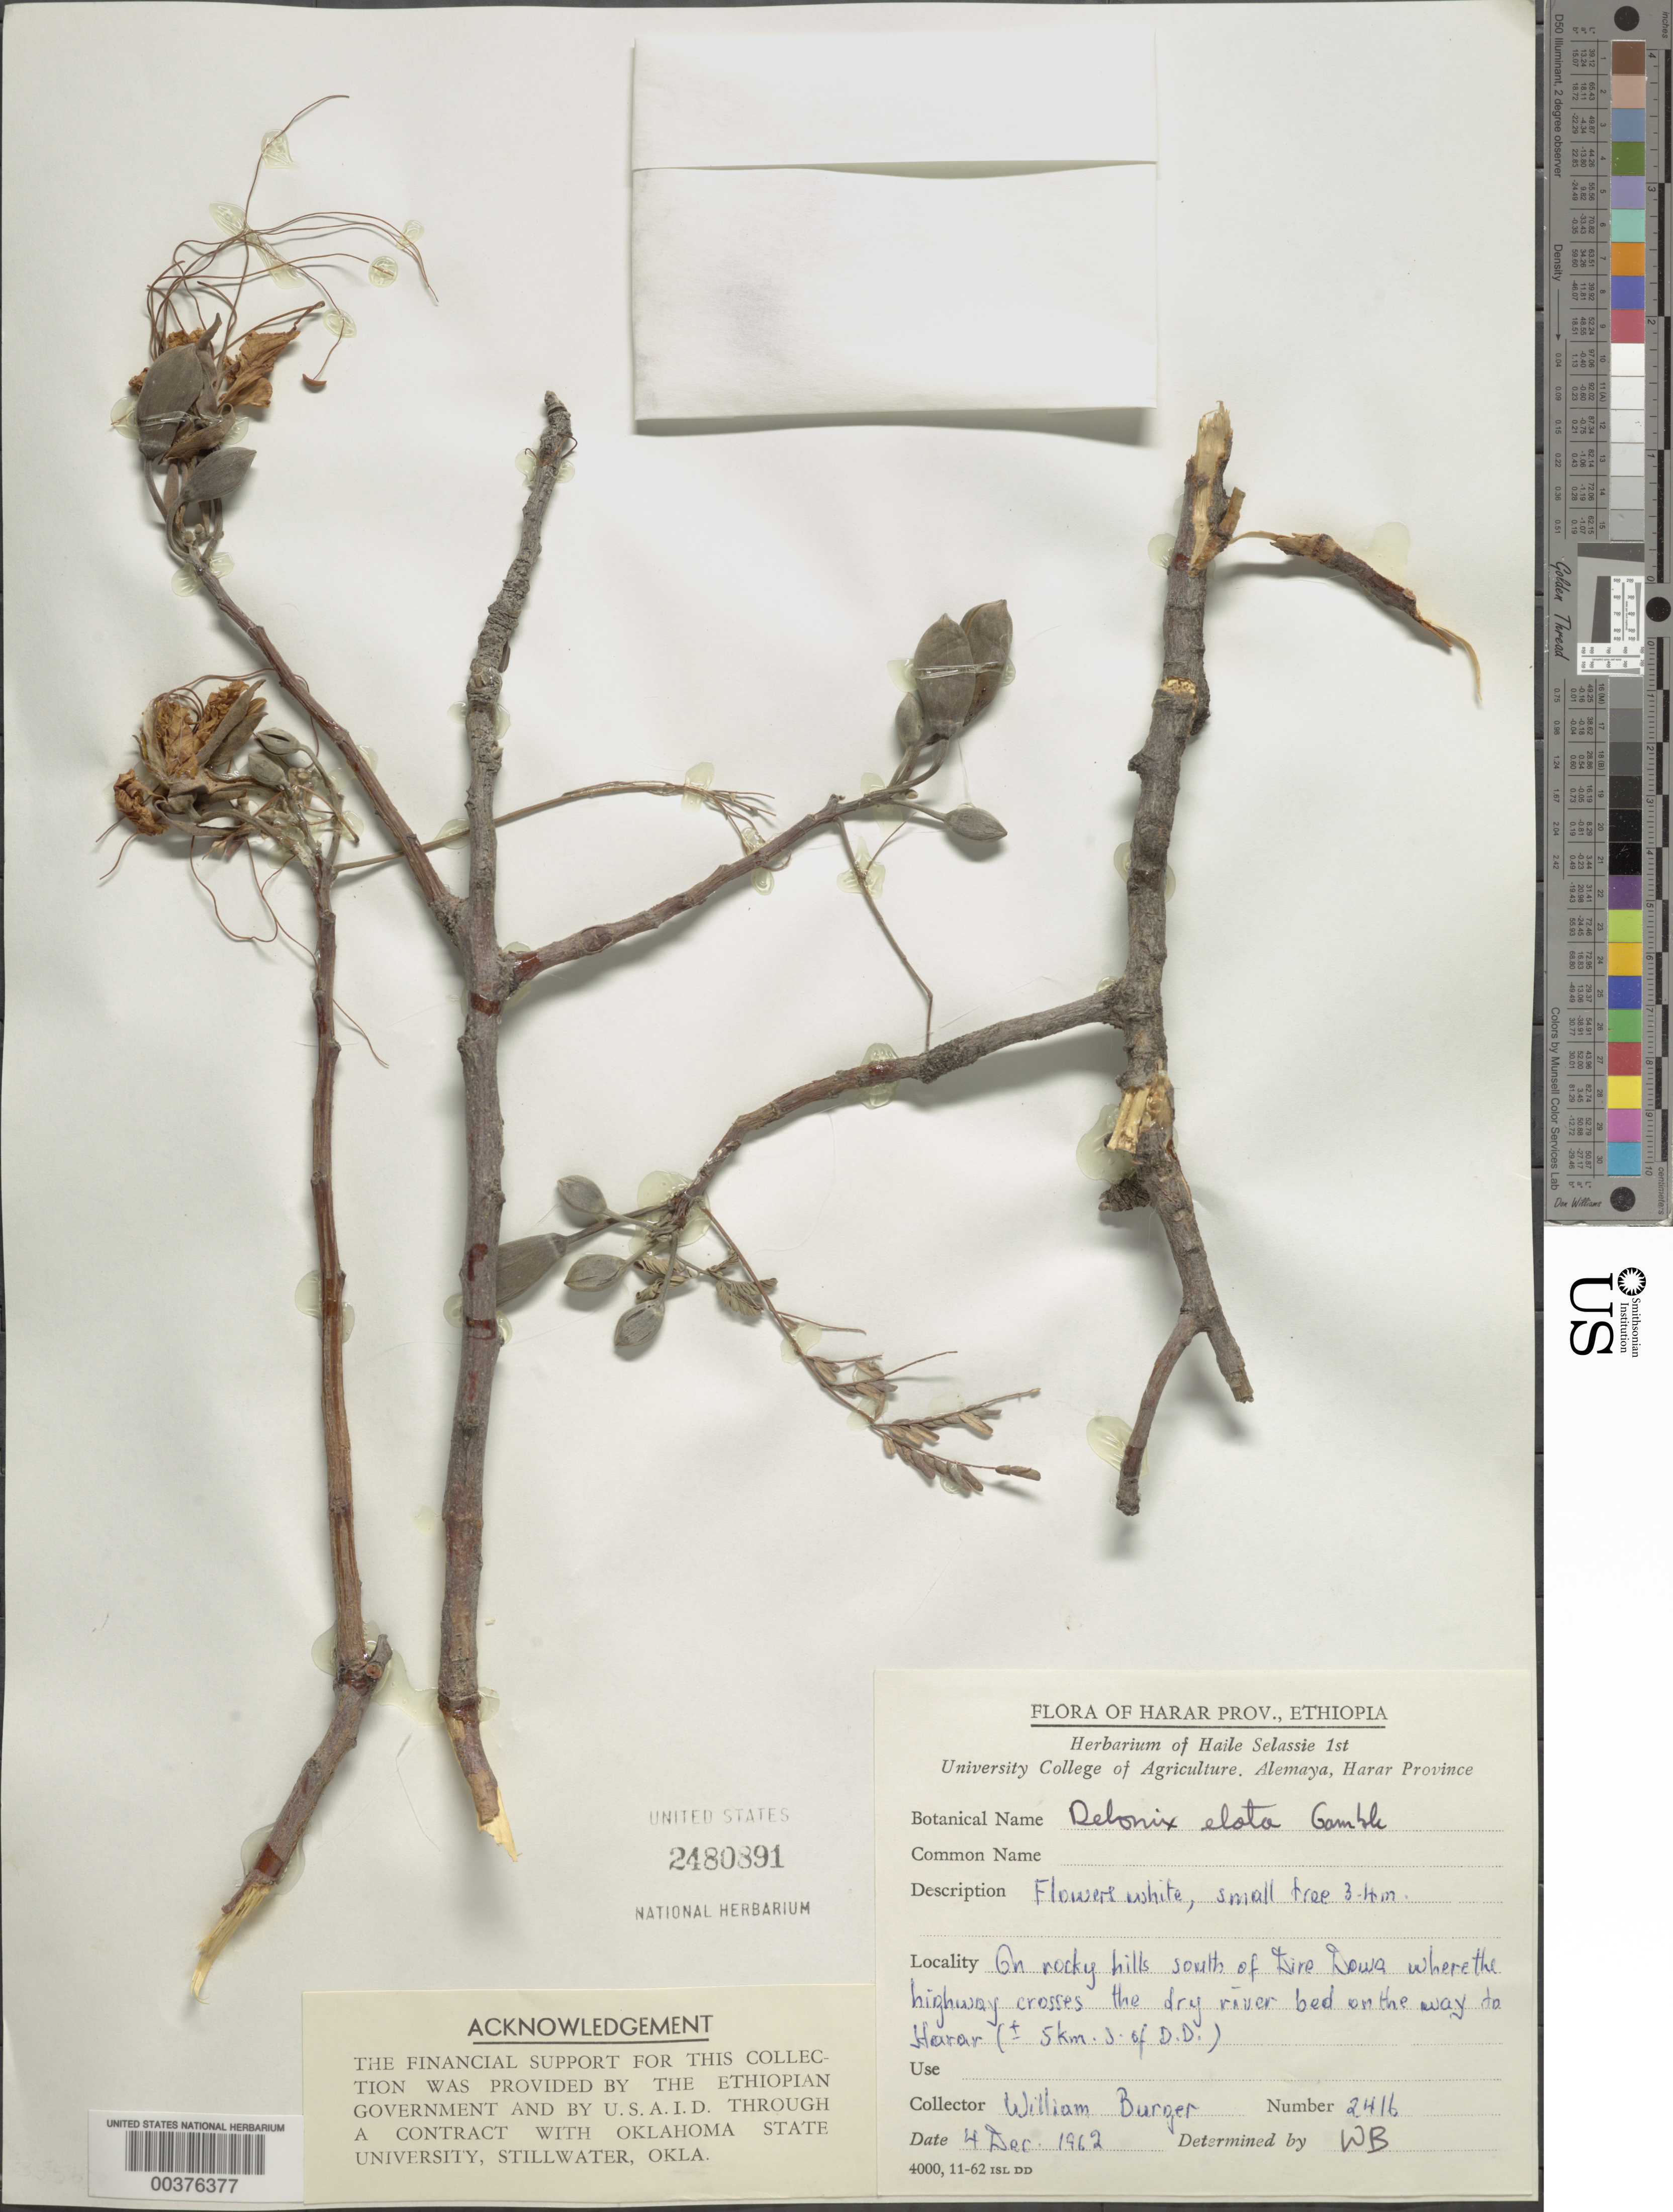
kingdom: Plantae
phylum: Tracheophyta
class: Magnoliopsida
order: Fabales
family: Fabaceae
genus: Delonix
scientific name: Delonix elata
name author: (L.) Gamble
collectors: W. Burger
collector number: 2416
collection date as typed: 04 Dec 1962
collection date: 1962-12-04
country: Ethiopia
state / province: Dire Dawa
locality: S of dire dowa where the hwy crosses the dry river bed on the way to harar (5 km s of d.d.)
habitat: Rocky hills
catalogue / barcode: US 2480891